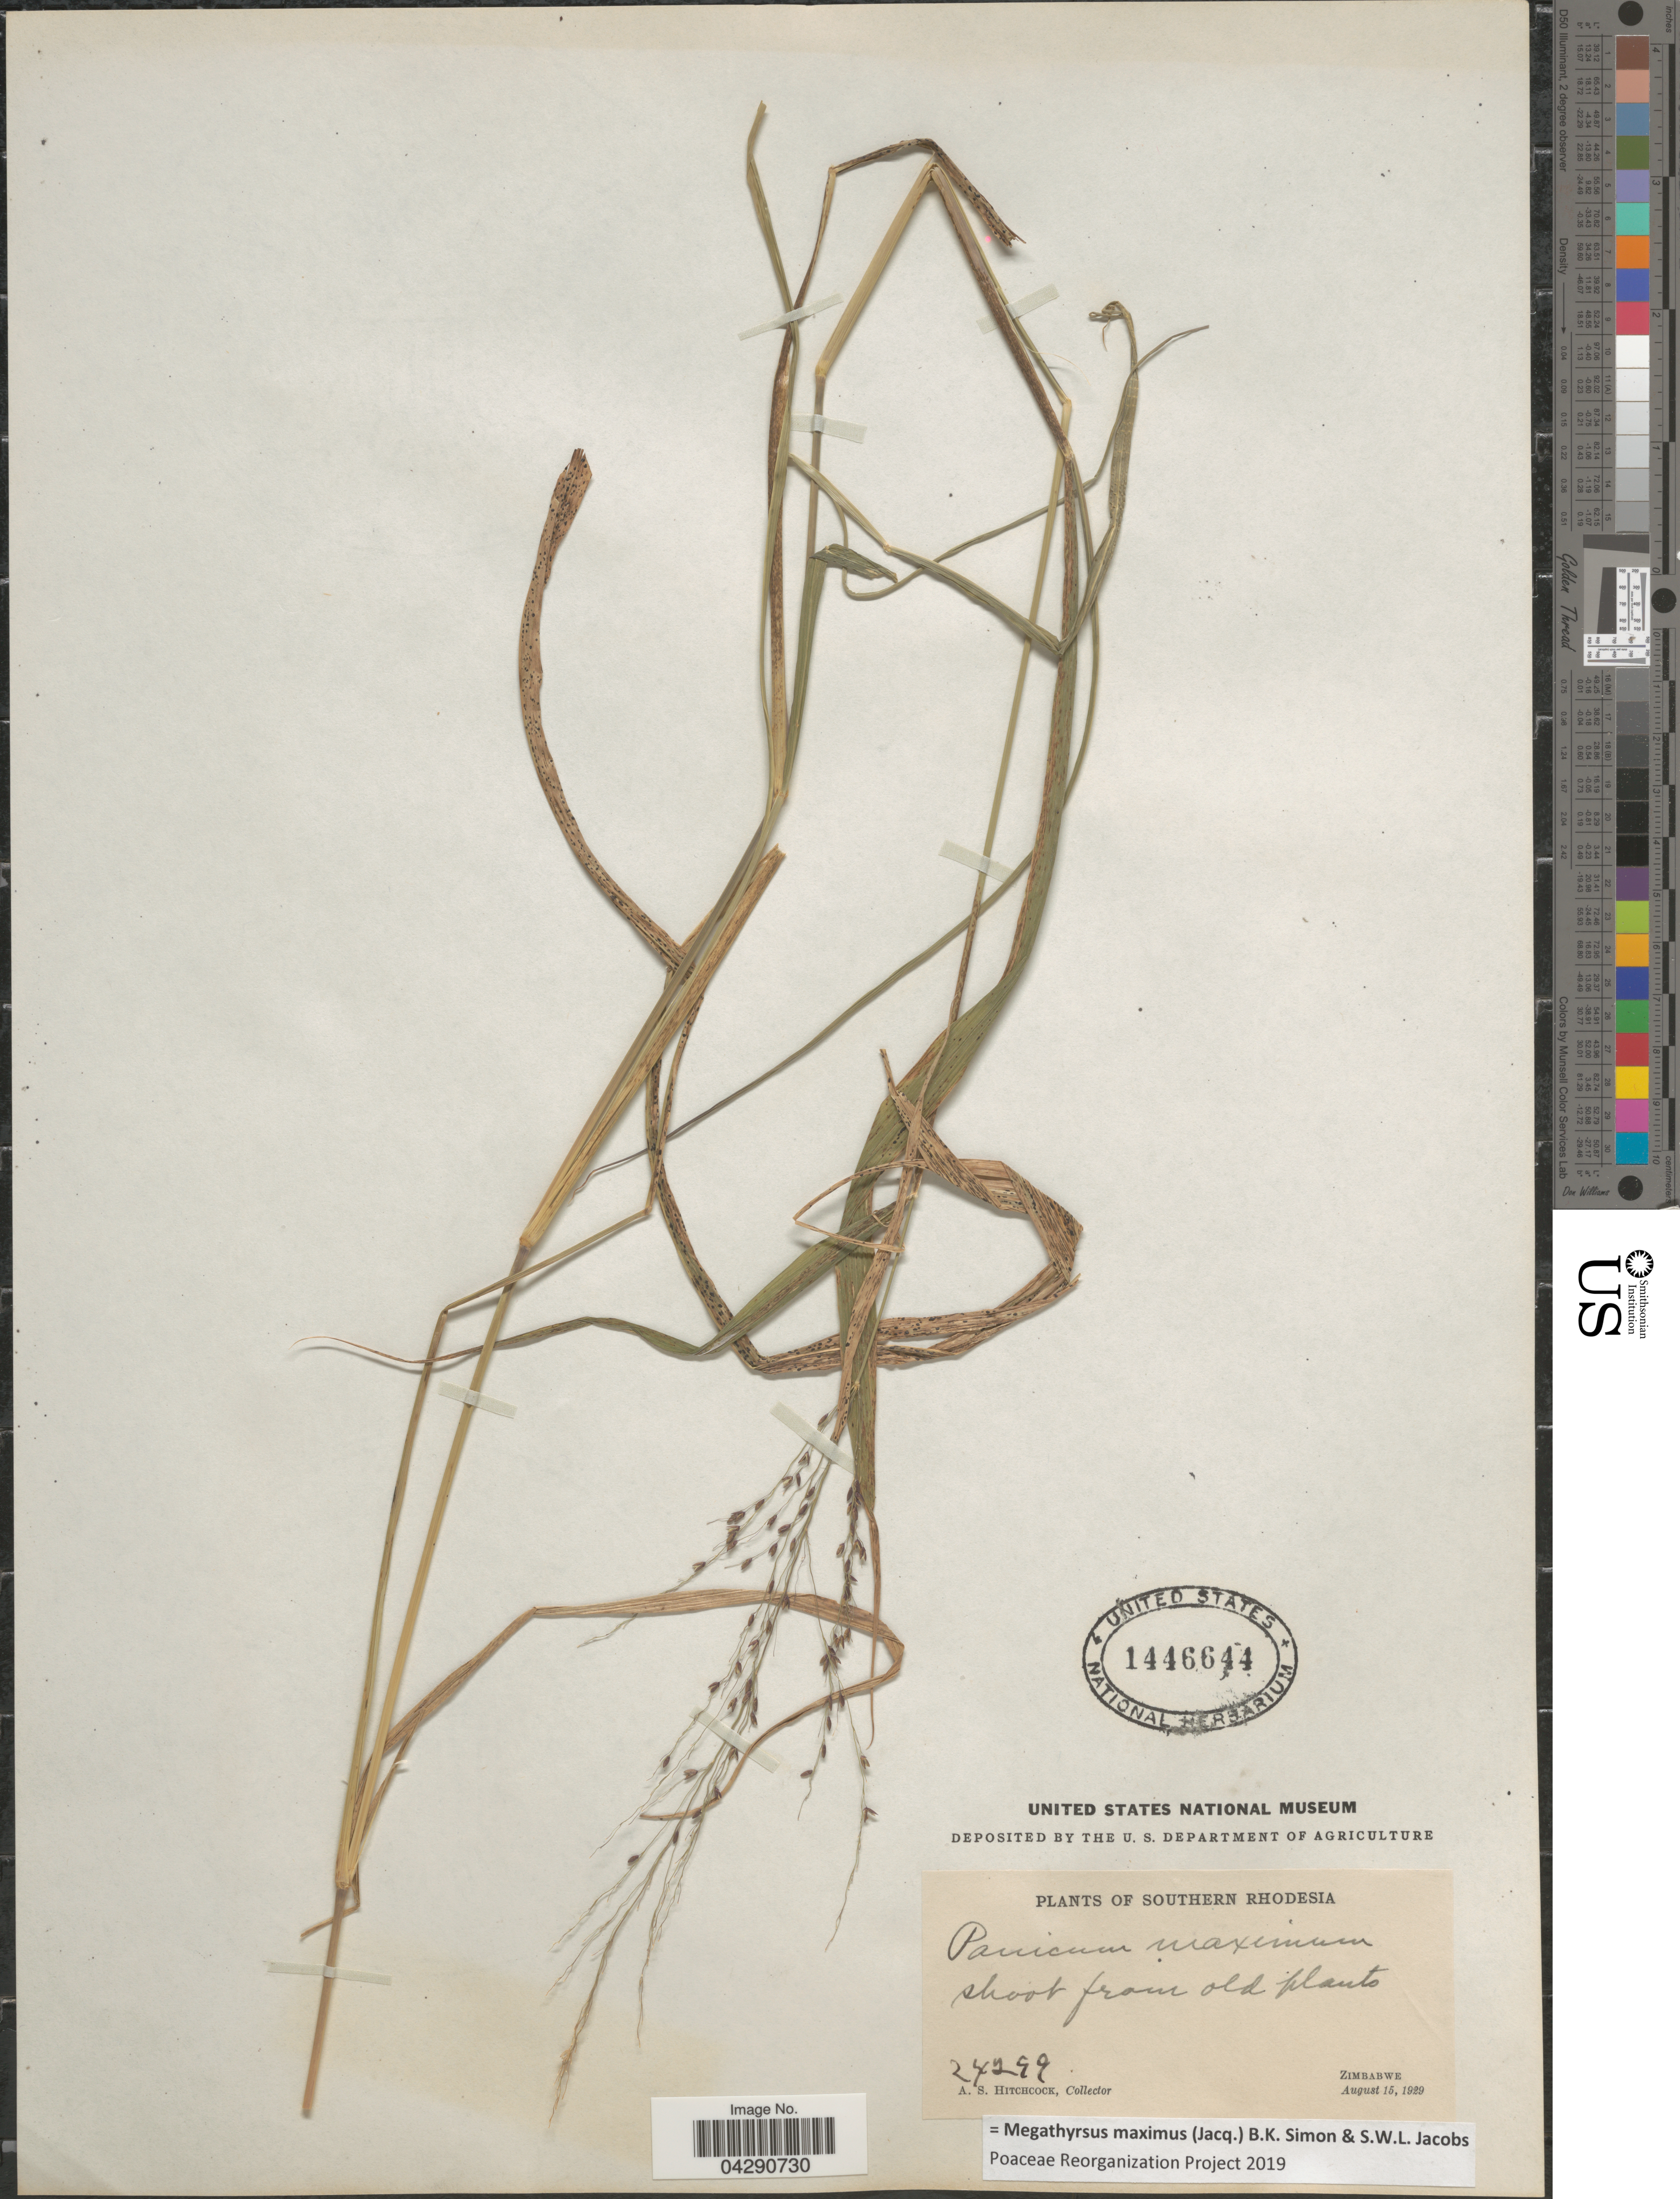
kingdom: Plantae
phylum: Tracheophyta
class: Liliopsida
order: Poales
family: Poaceae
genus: Megathyrsus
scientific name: Megathyrsus maximus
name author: (Jacq.) B.K. Simon & S.W.L. Jacobs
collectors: A. S. Hitchcock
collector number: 24299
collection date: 1929-08-15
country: Zimbabwe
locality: Southern Rhodesia.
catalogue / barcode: US 1446644